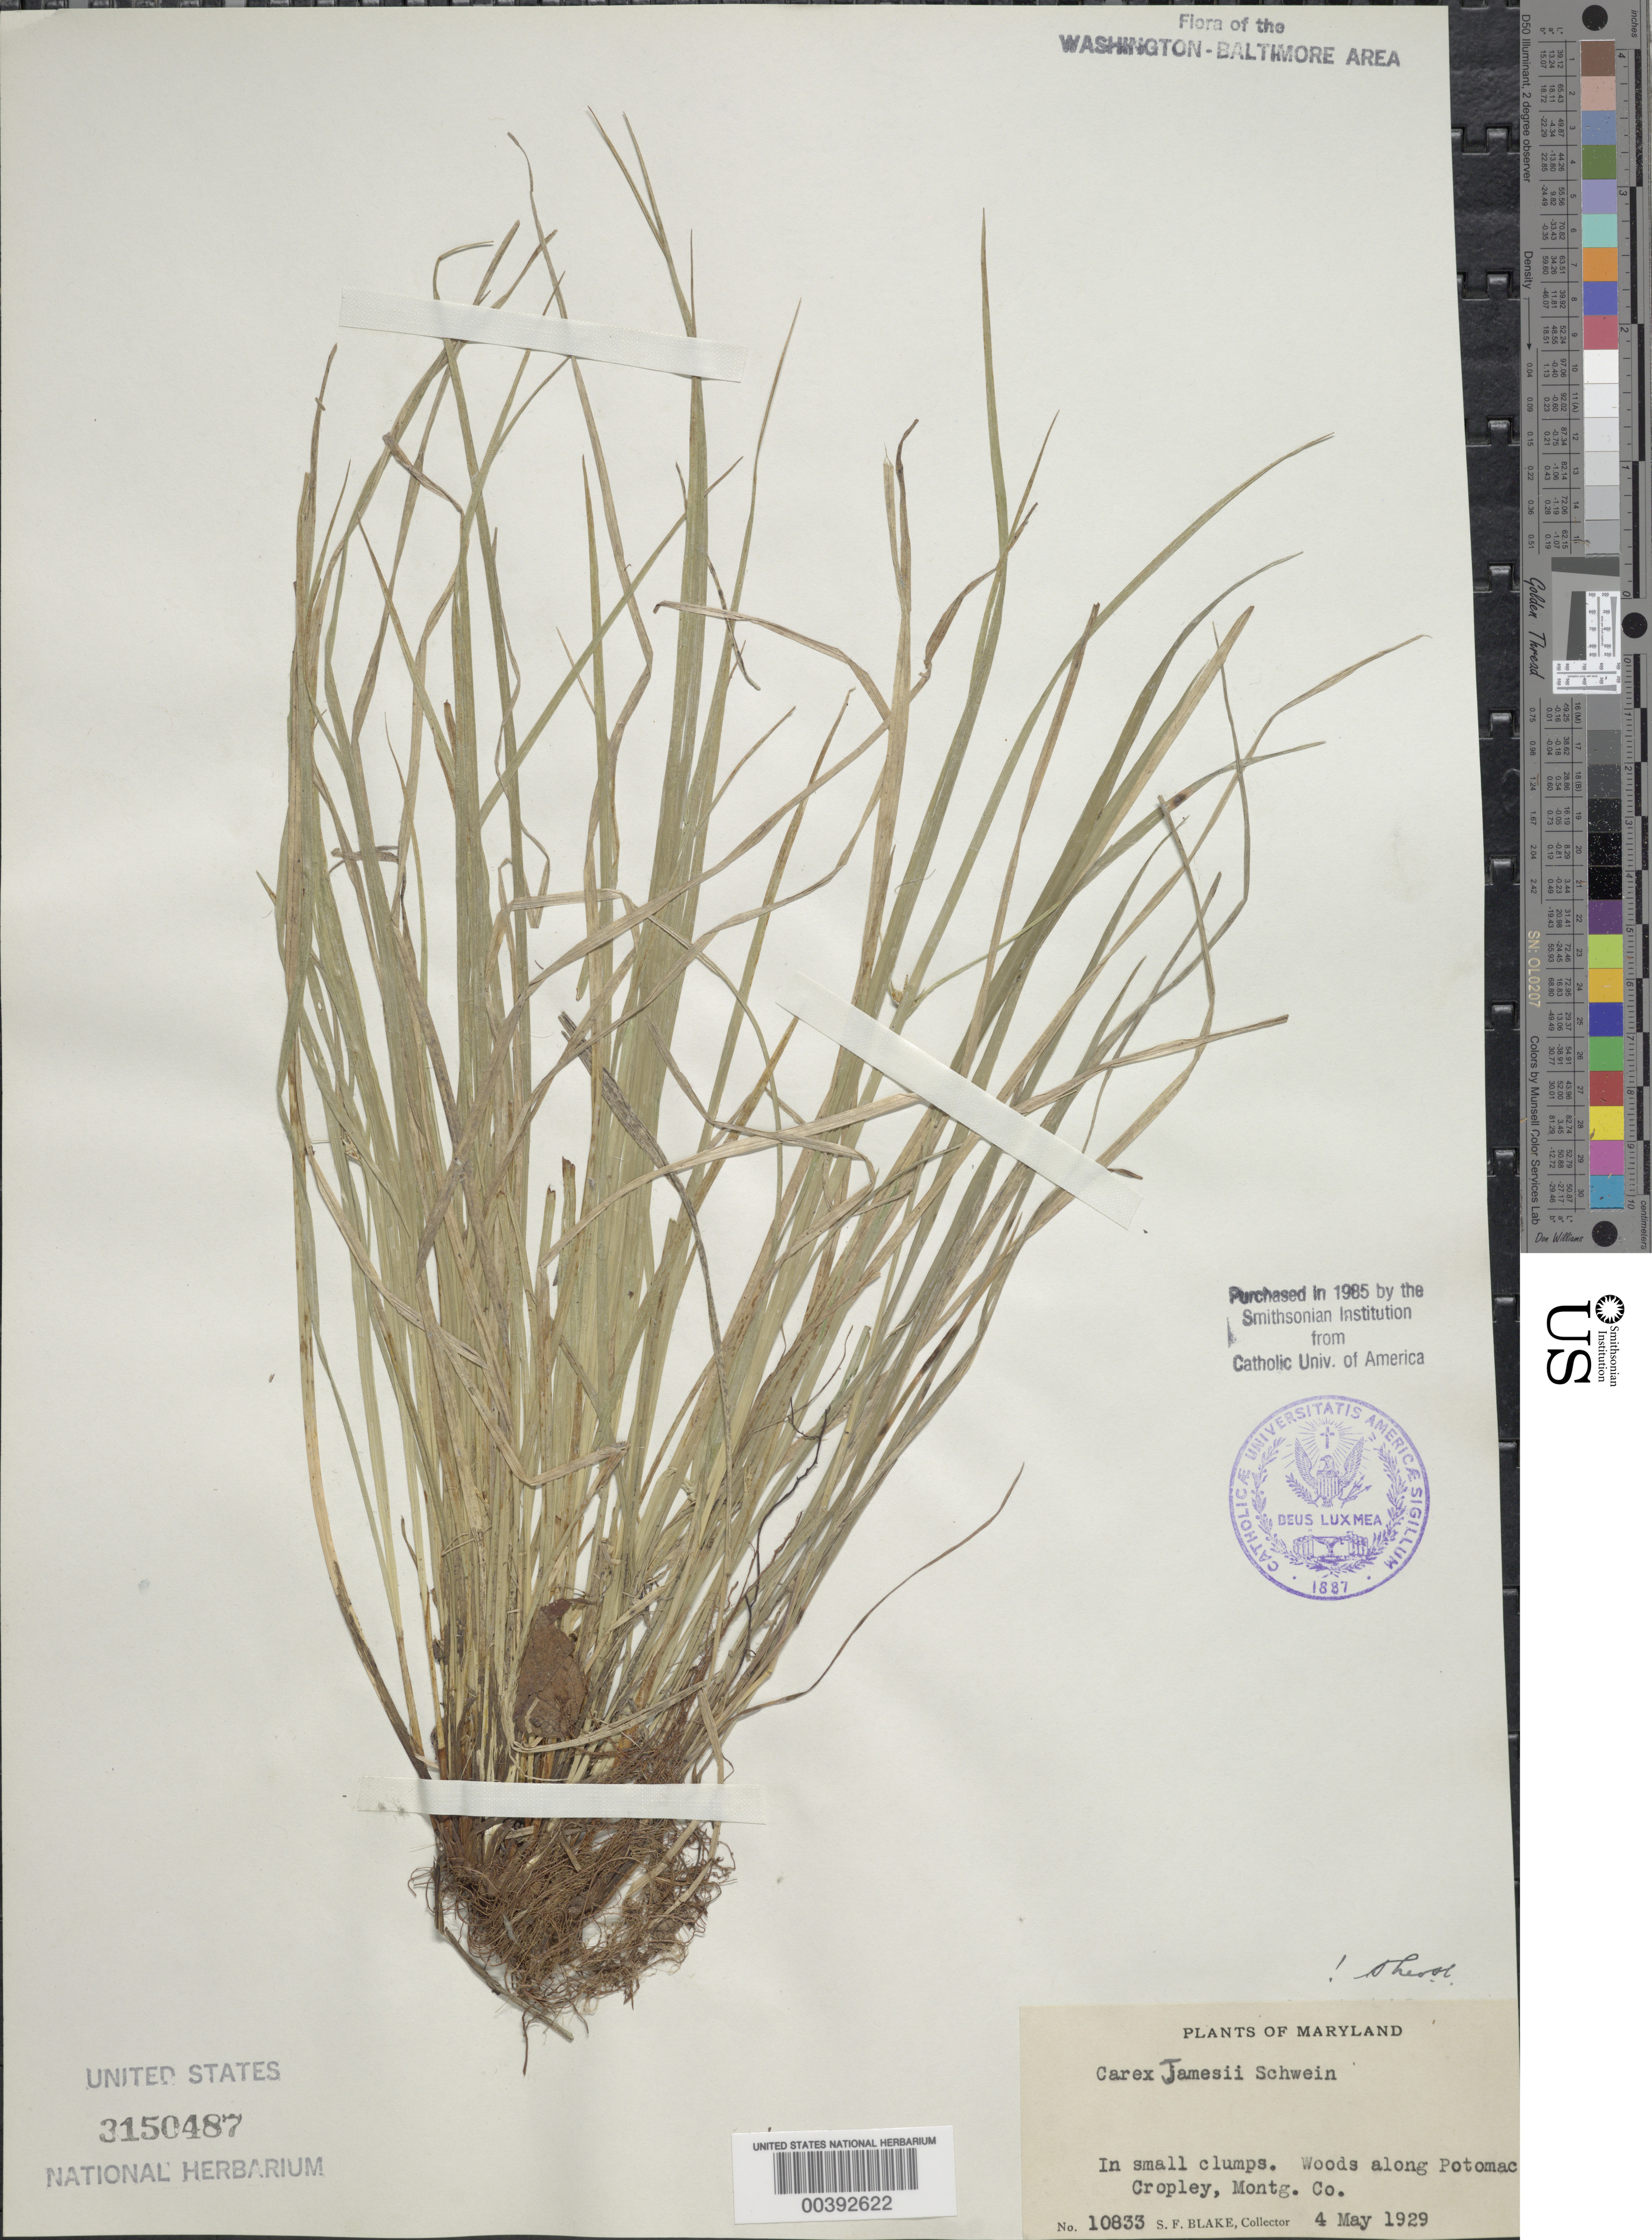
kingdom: Plantae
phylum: Tracheophyta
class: Liliopsida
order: Poales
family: Cyperaceae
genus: Carex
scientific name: Carex jamesii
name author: Schwein.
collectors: S. Blake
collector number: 10833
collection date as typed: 04 May 1929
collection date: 1929-05-04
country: United States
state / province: Maryland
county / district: Montgomery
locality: Cropley C. & O. Canal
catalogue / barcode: US 3150487